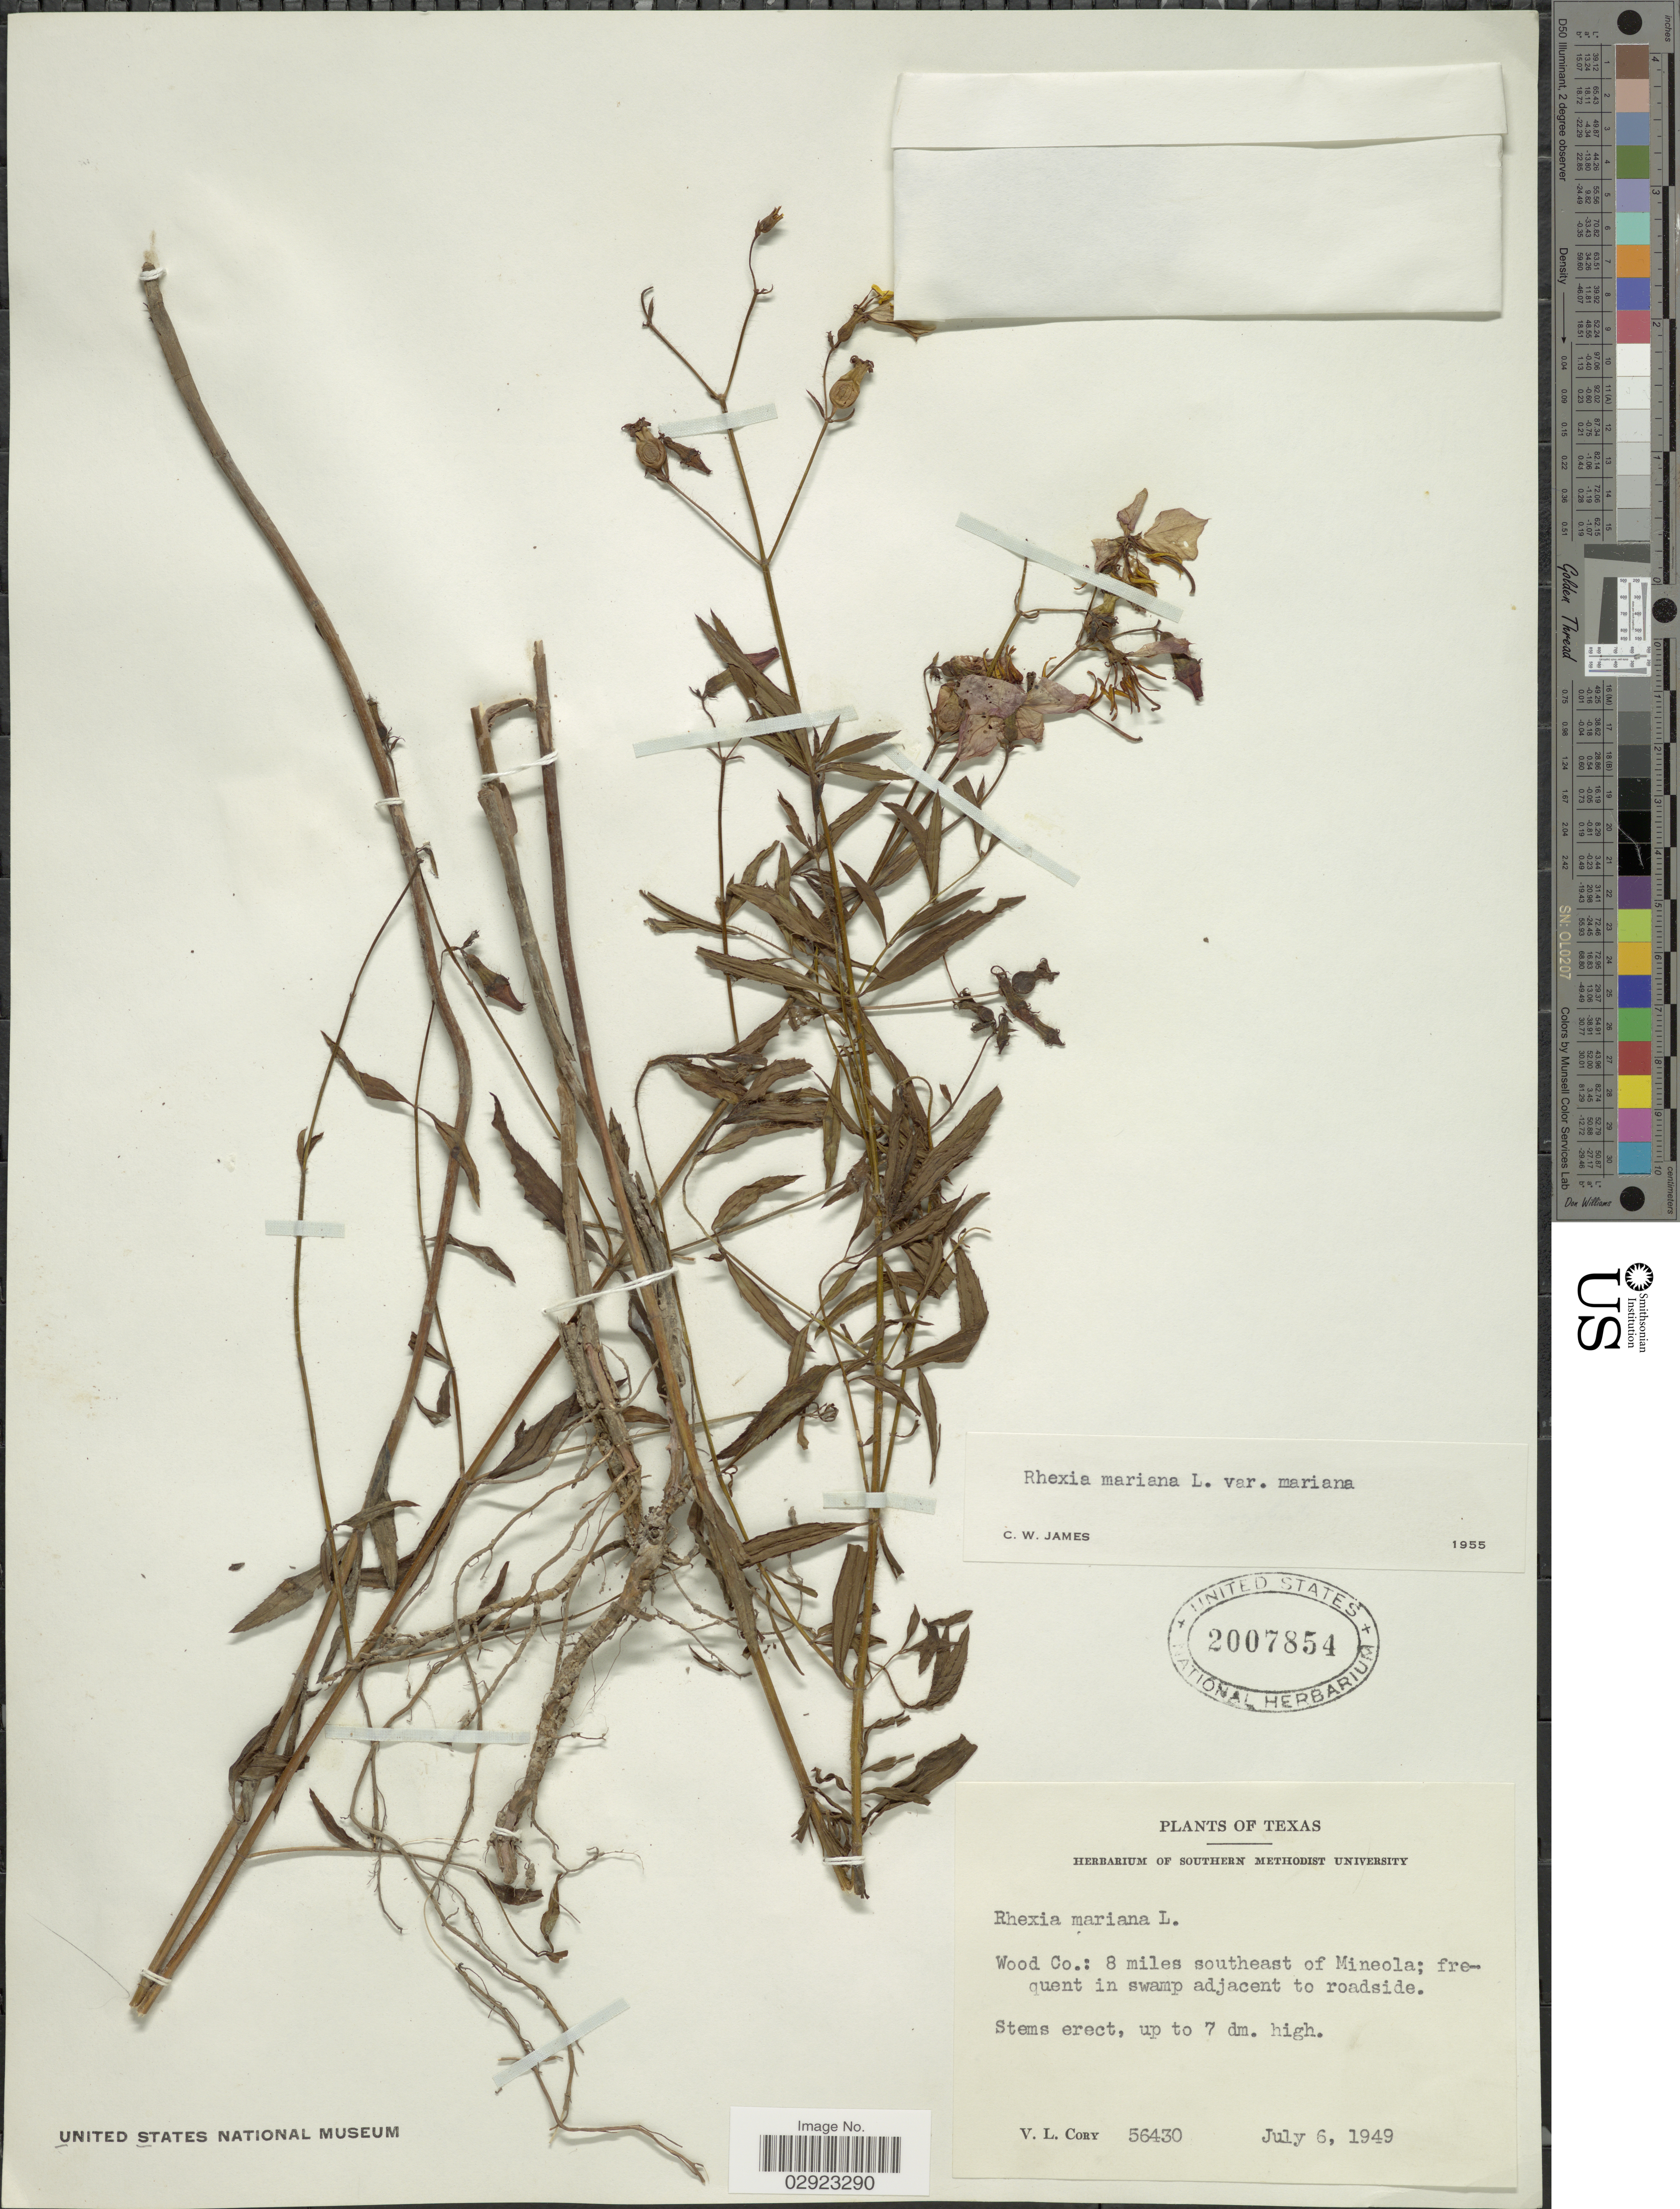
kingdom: Plantae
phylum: Tracheophyta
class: Magnoliopsida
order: Myrtales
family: Melastomataceae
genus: Rhexia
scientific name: Rhexia mariana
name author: L.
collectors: V. Cory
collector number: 56430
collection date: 1949-07-06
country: United States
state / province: Texas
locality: Wood Co.: 8 miles southeast of Mineola.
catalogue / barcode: US 2007854